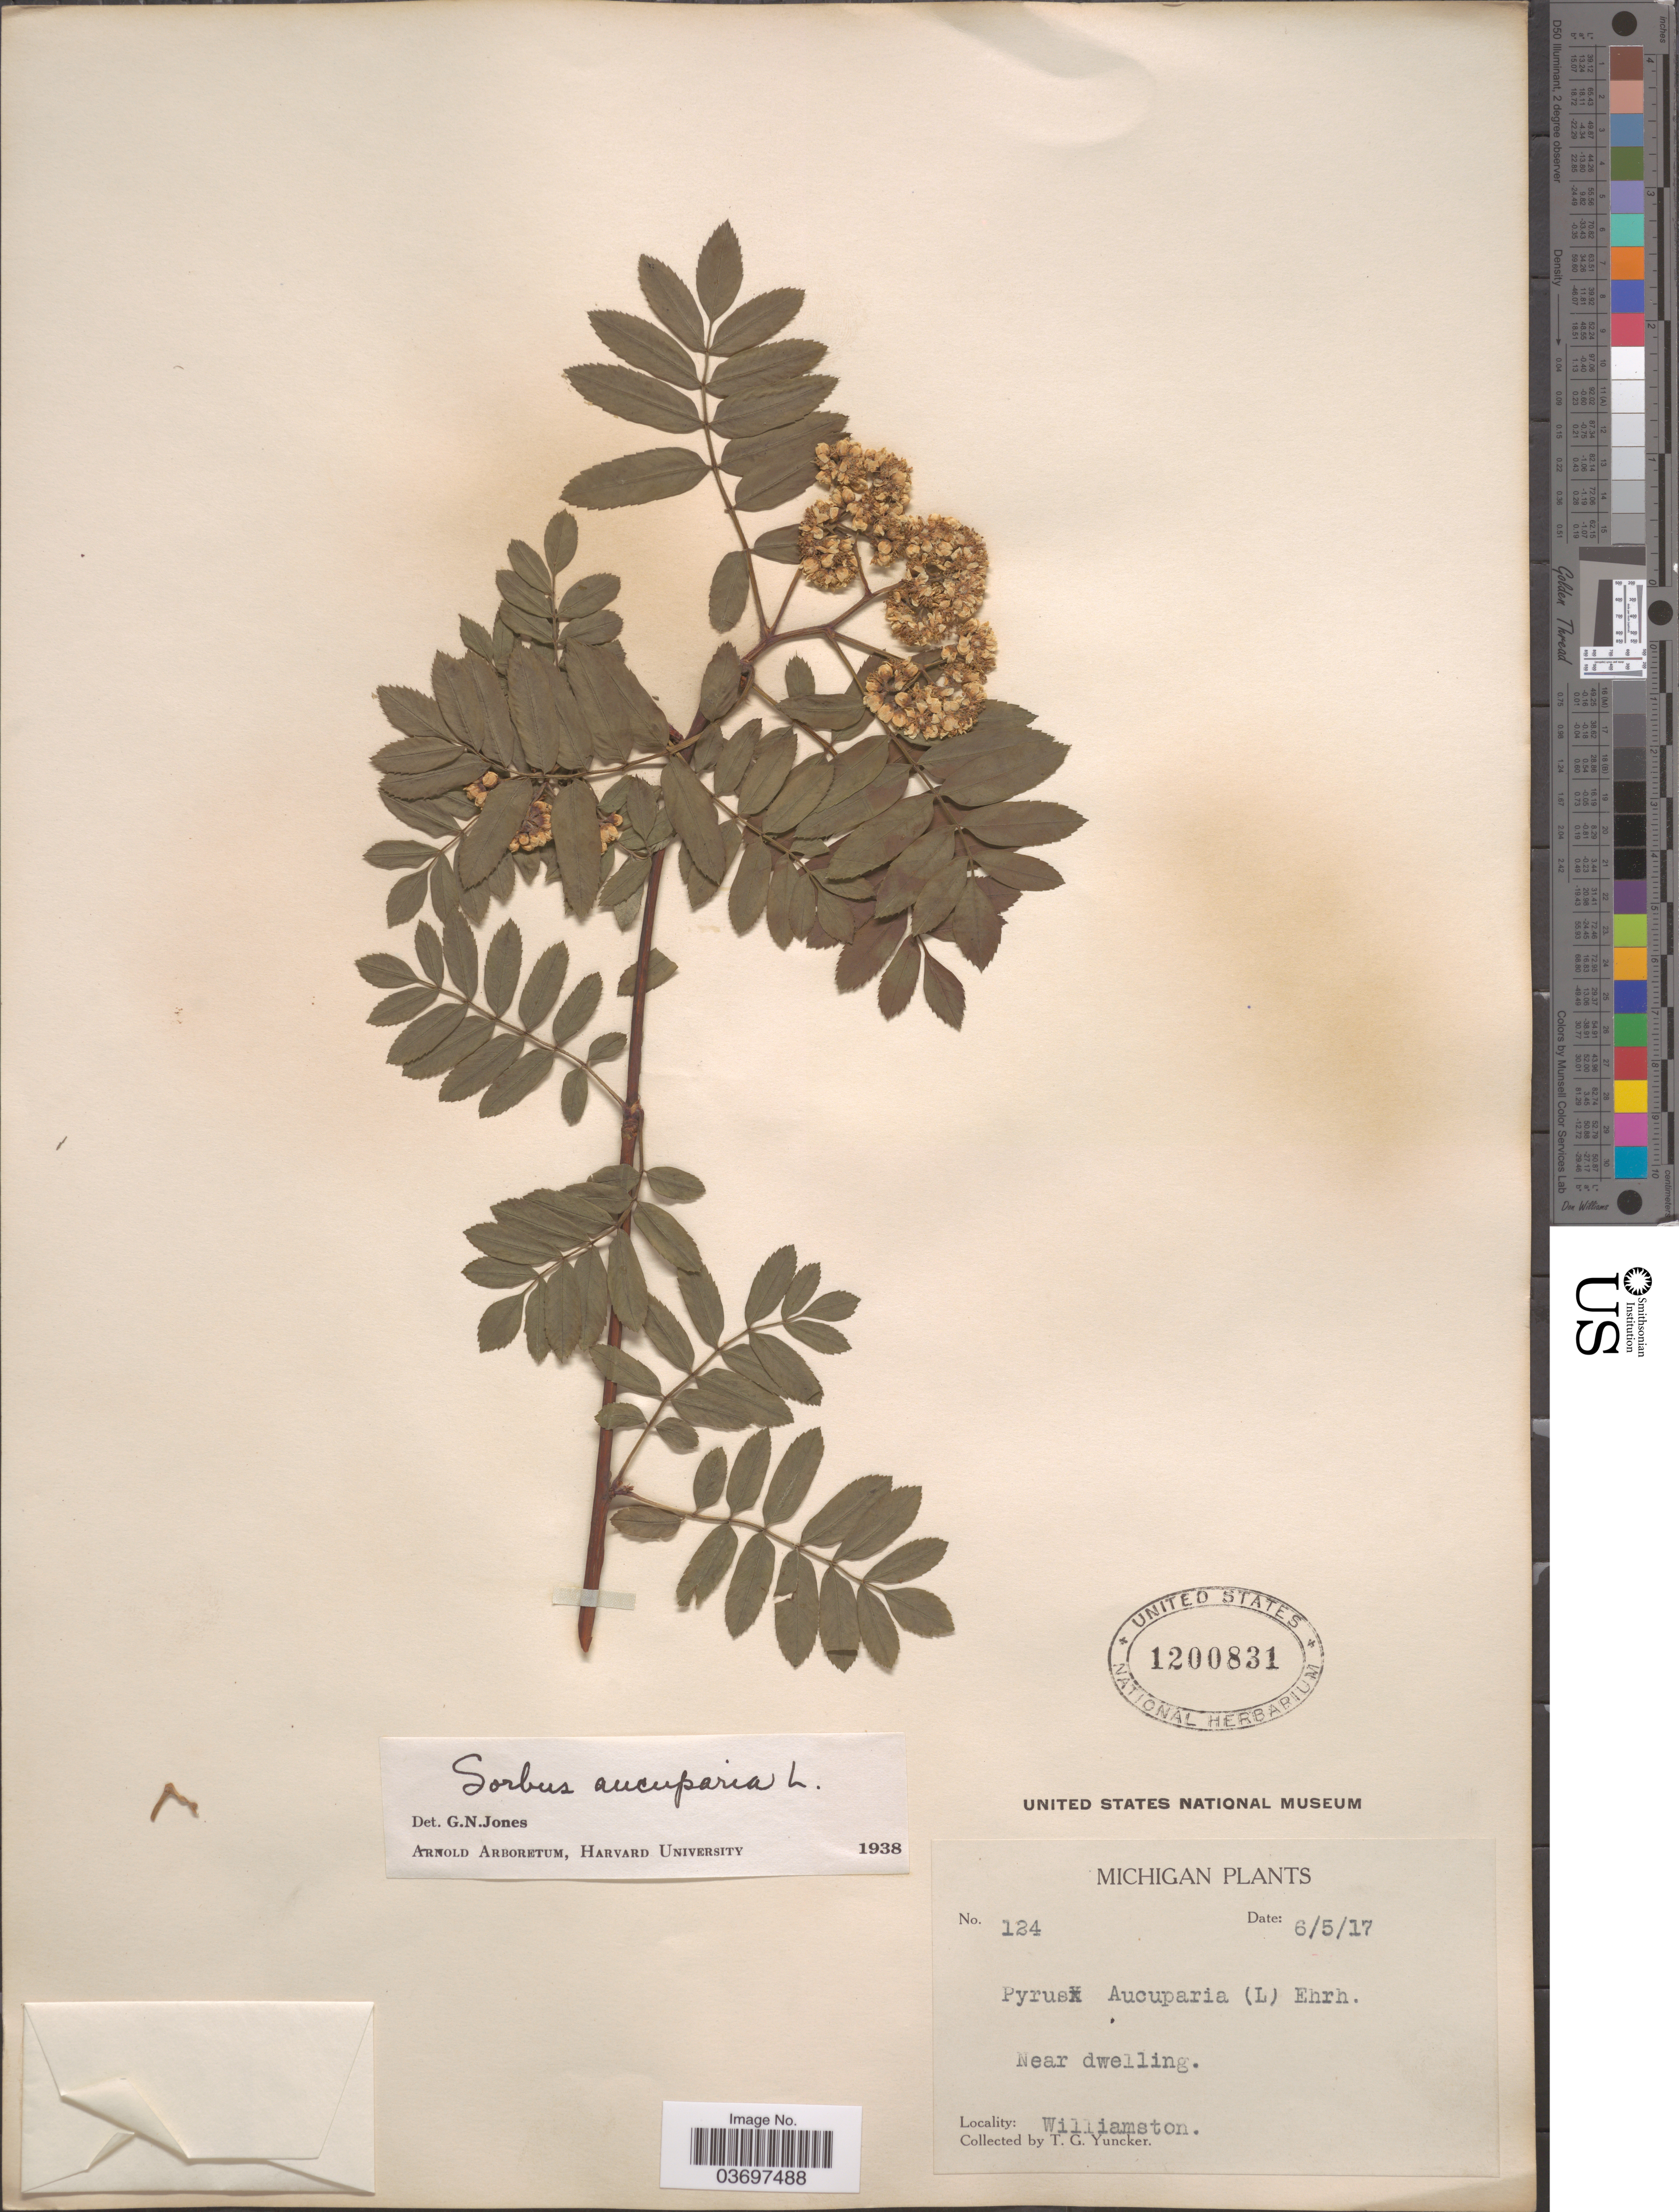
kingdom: Plantae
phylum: Tracheophyta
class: Magnoliopsida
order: Rosales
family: Rosaceae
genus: Sorbus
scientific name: Sorbus aucuparia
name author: L.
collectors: T. G. Yuncker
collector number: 124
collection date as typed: Transcribed d/m/y: 5/6/17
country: United States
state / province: Michigan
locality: Near dwelling. Williamston.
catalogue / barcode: US 1200831